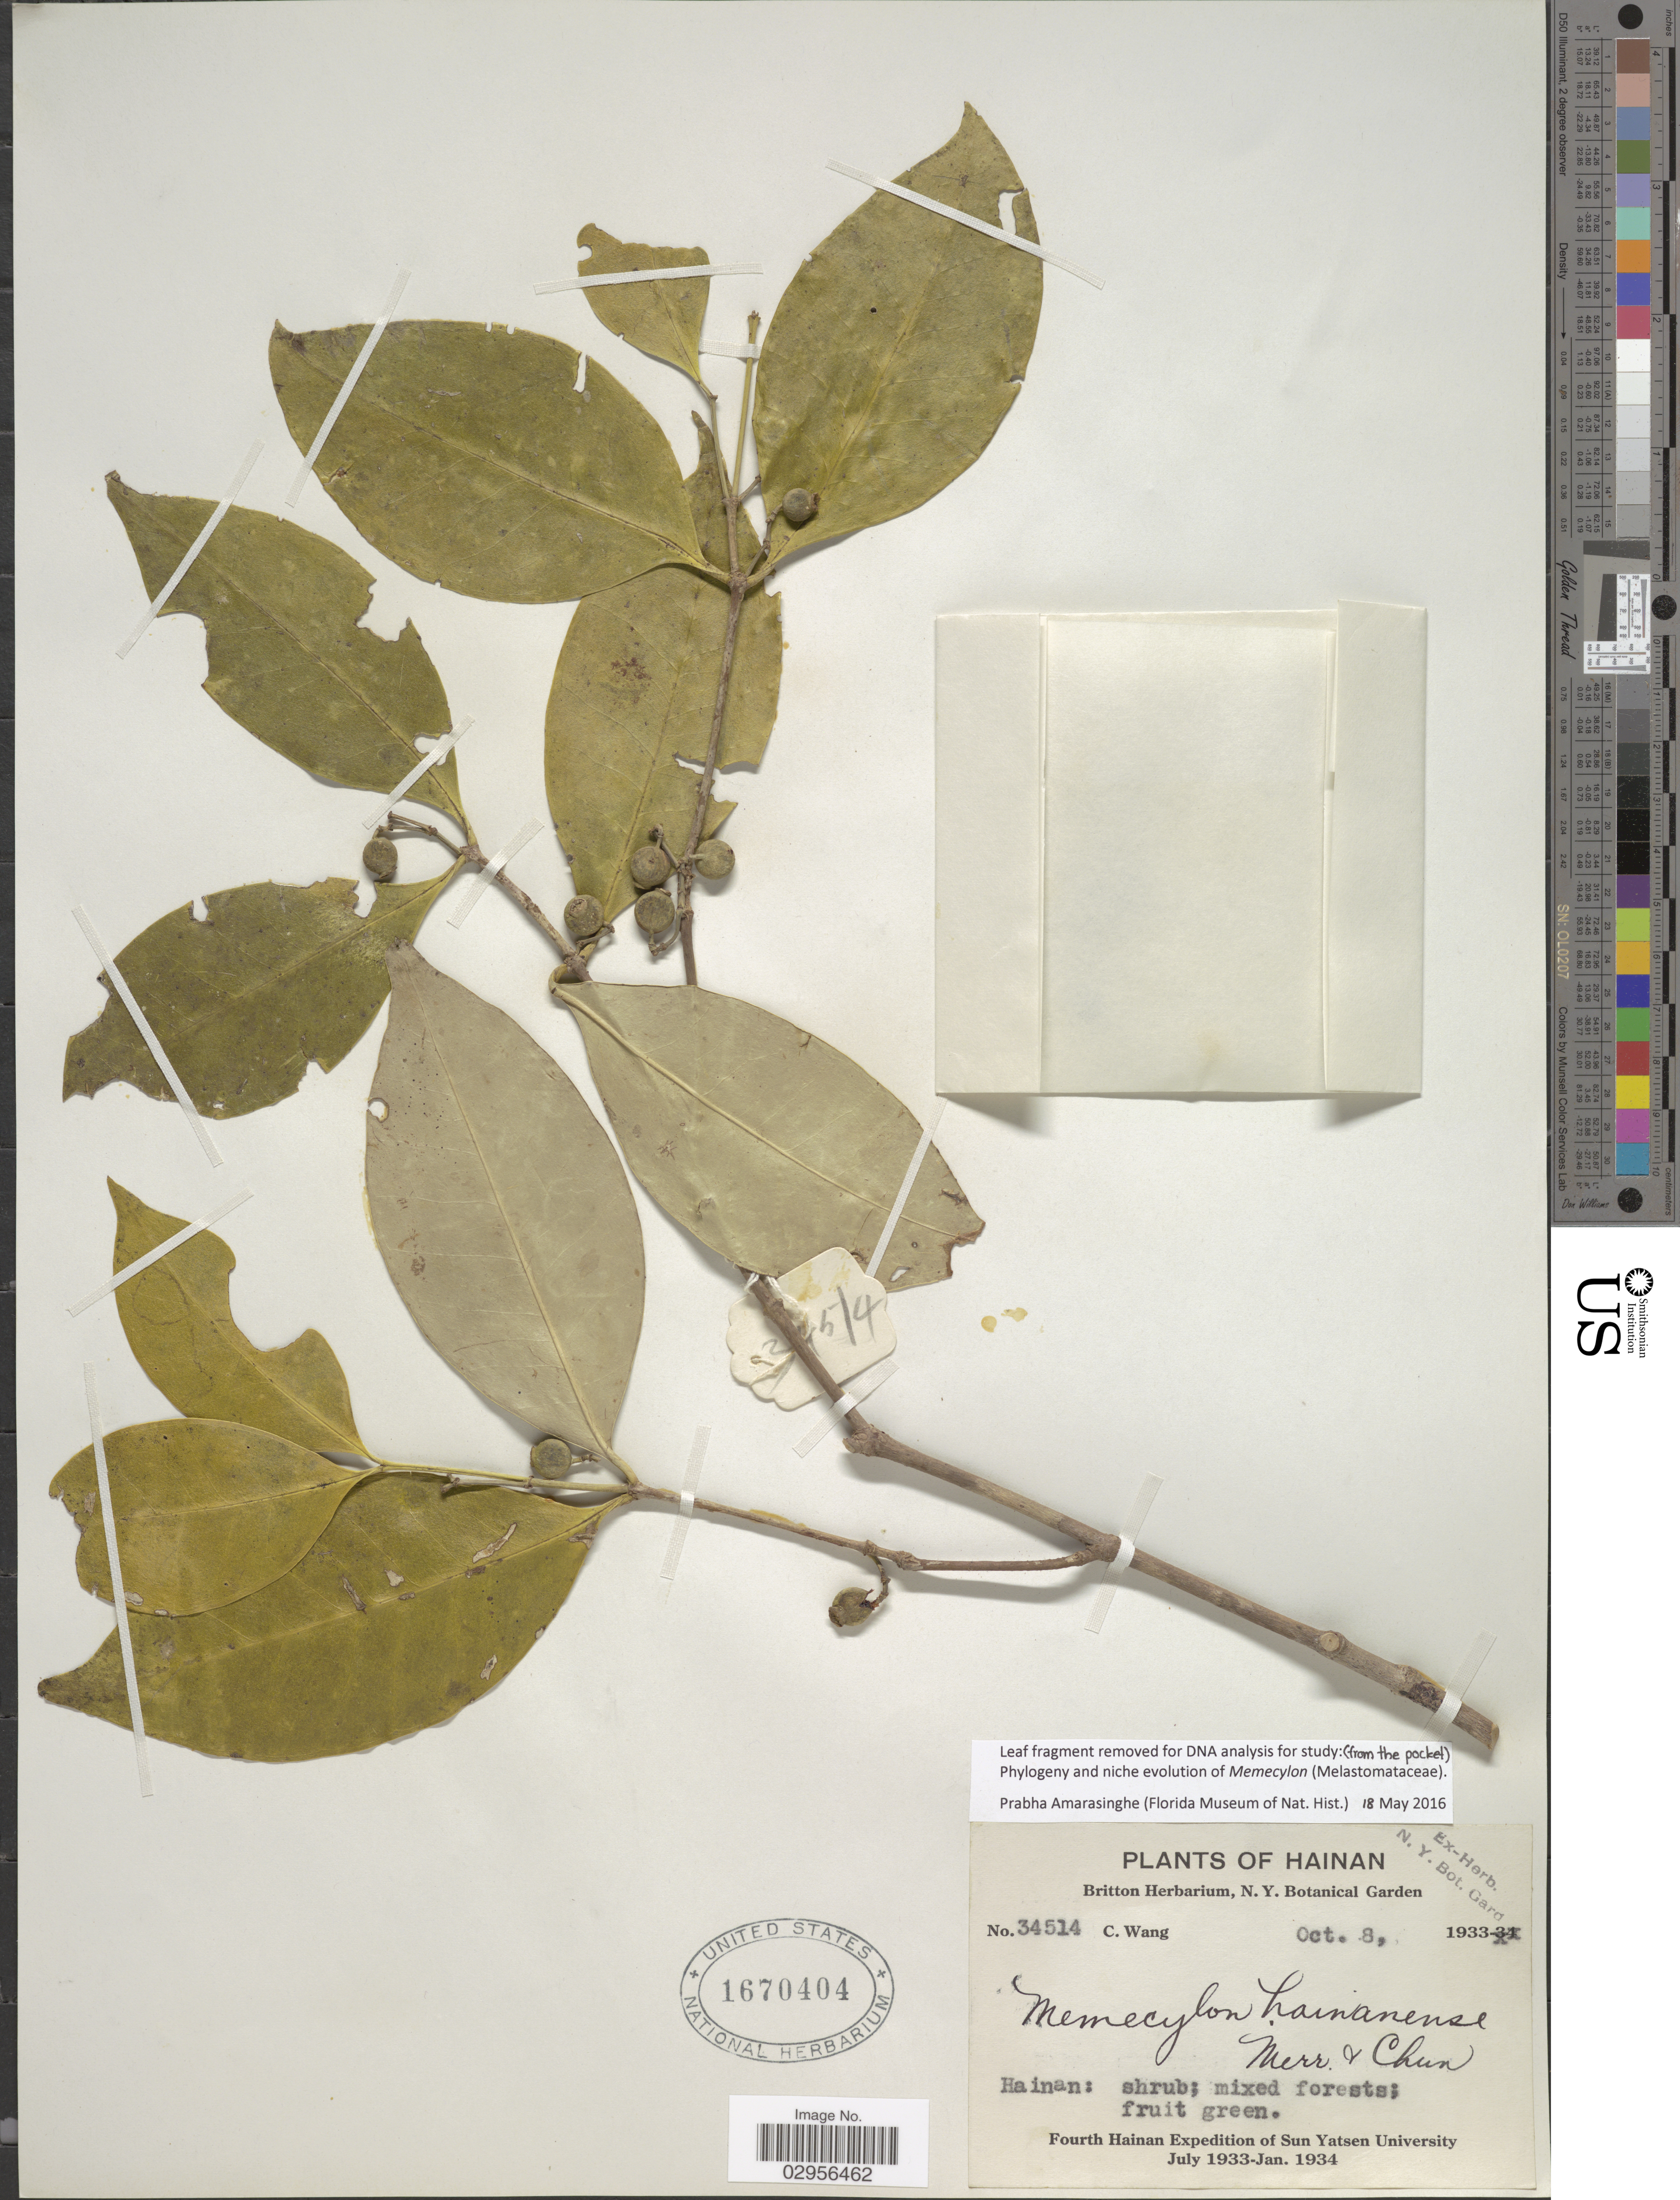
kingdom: Plantae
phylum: Tracheophyta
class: Magnoliopsida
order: Myrtales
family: Melastomataceae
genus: Memecylon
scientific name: Memecylon hainanense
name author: Merr. & Chun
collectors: C. Wang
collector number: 34514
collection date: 1933-10-08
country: China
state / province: Hainan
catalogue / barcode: US 1670404